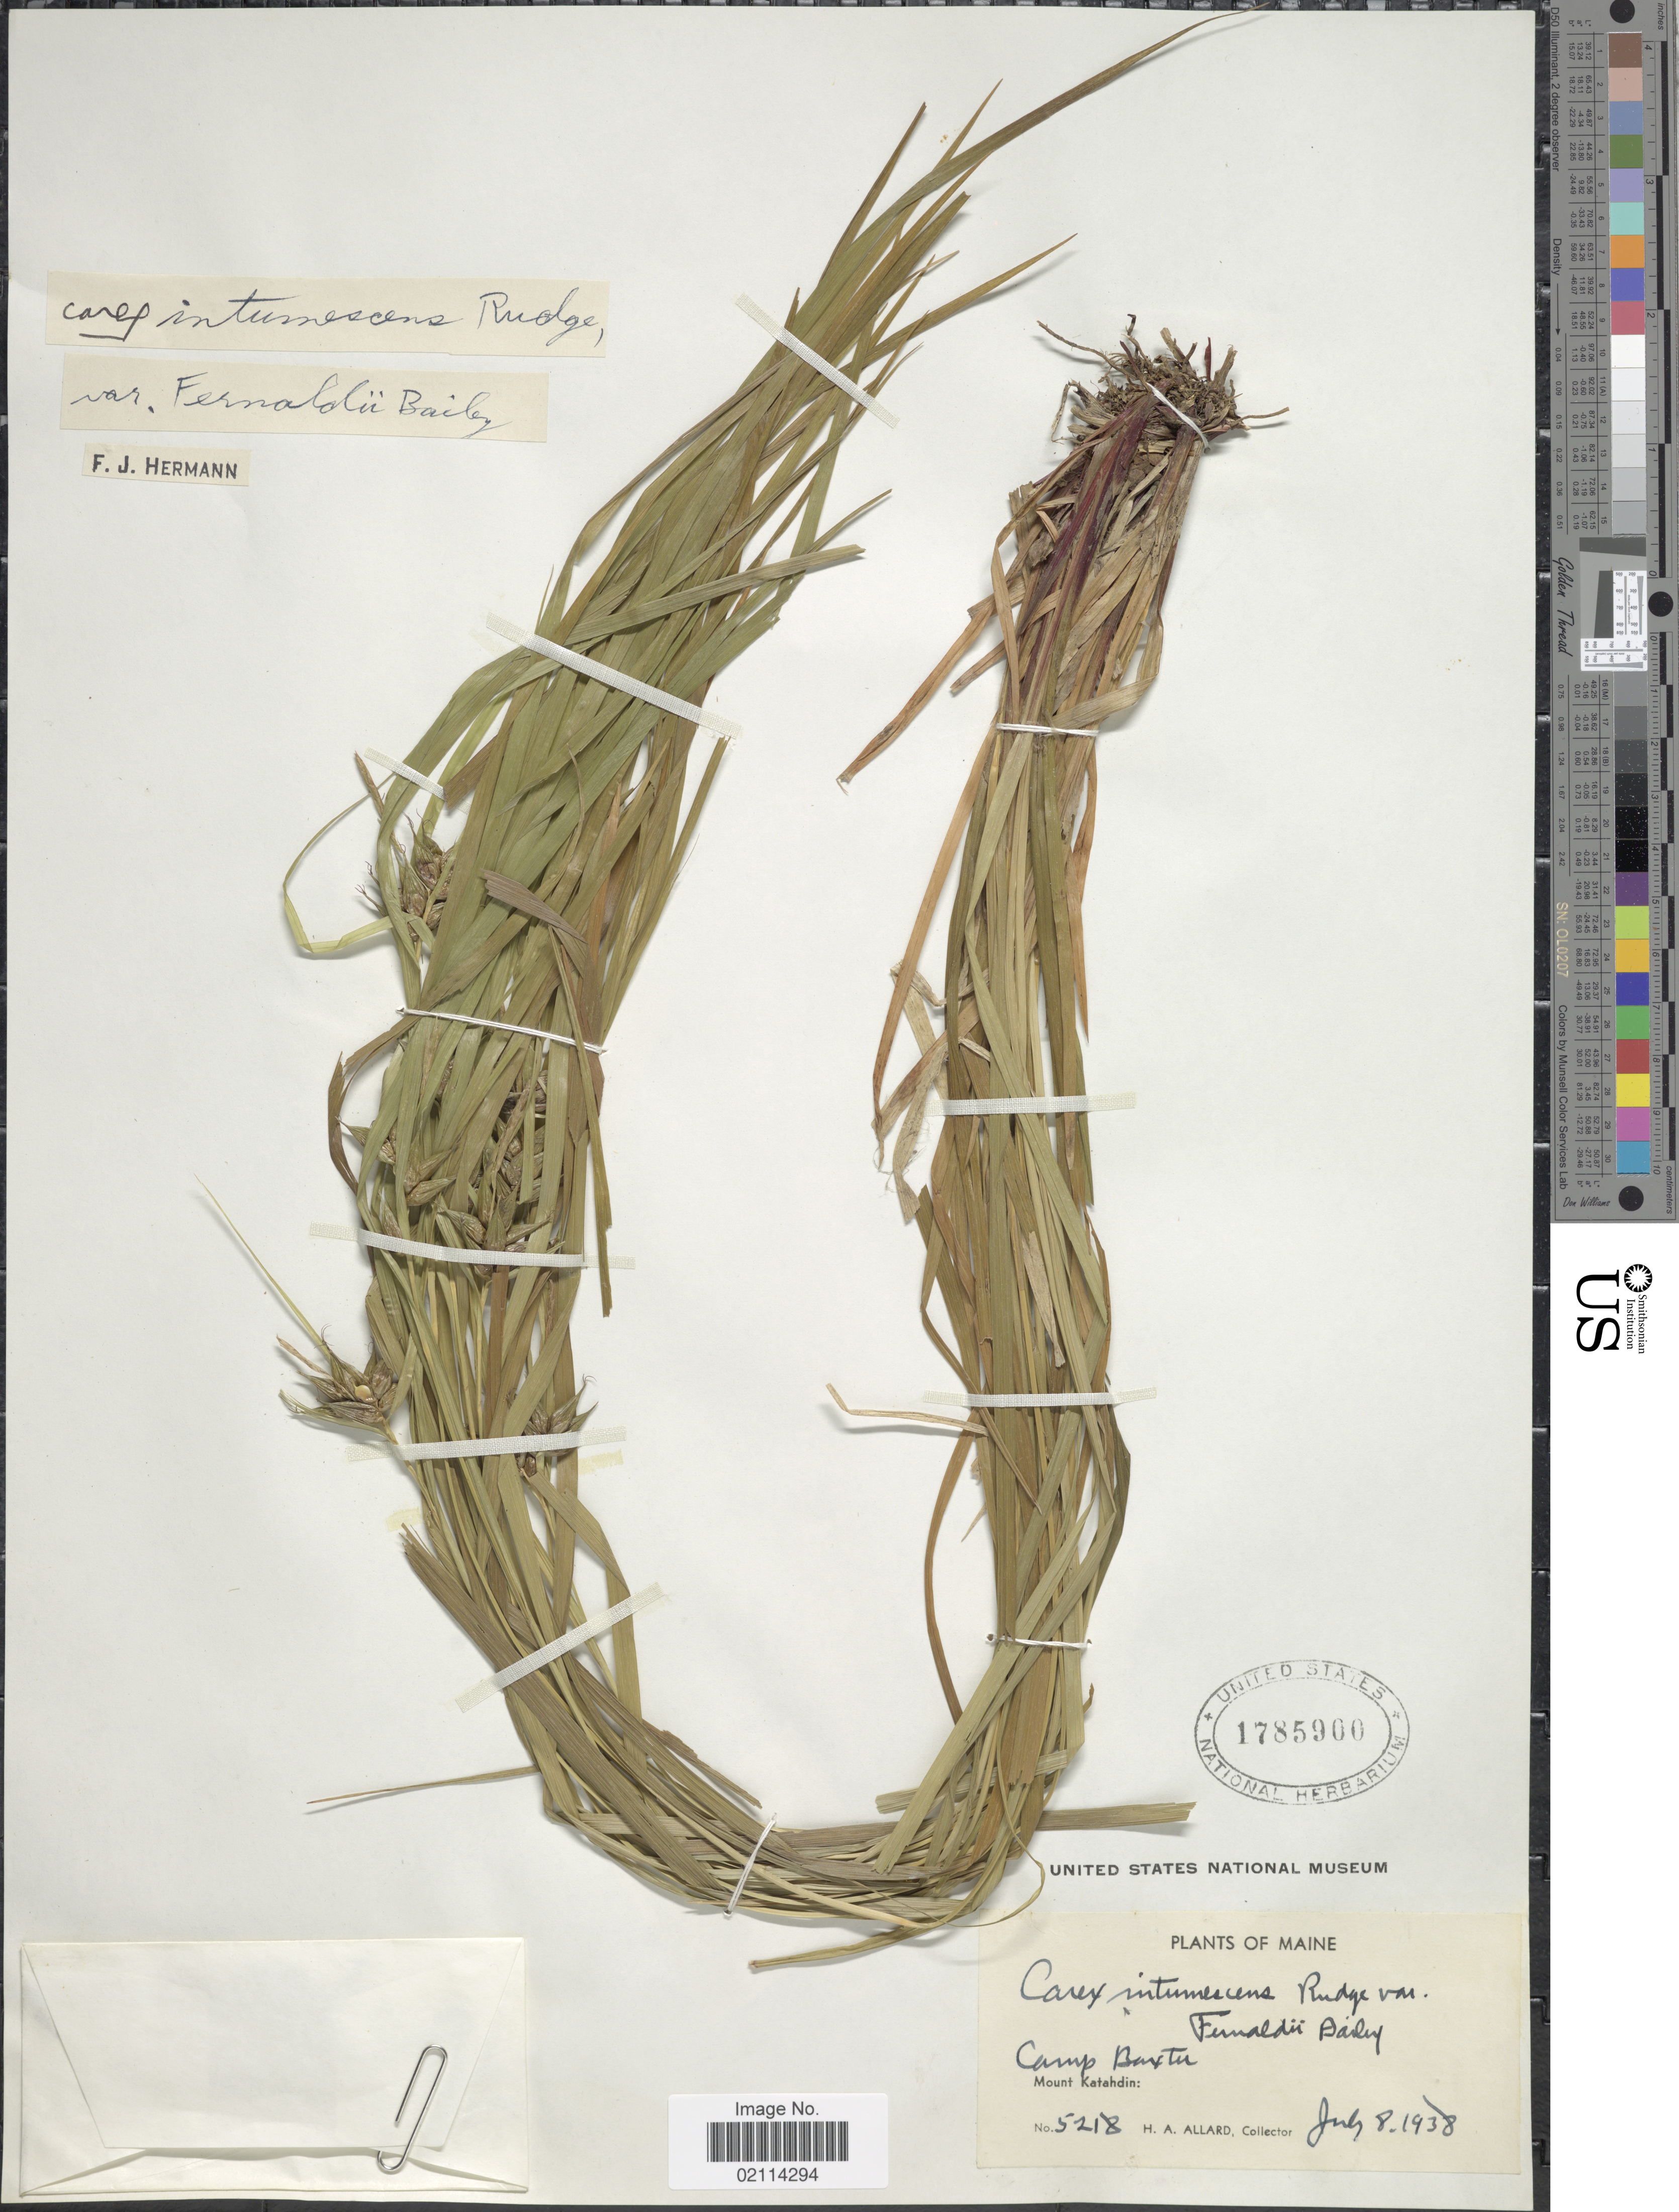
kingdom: Plantae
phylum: Tracheophyta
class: Liliopsida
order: Poales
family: Cyperaceae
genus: Carex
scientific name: Carex intumescens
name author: Rudge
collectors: H. A. Allard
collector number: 5218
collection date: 1938-07-08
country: United States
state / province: Maine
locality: Camp Baxter, Mount Katahdin.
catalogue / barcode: US 1785900